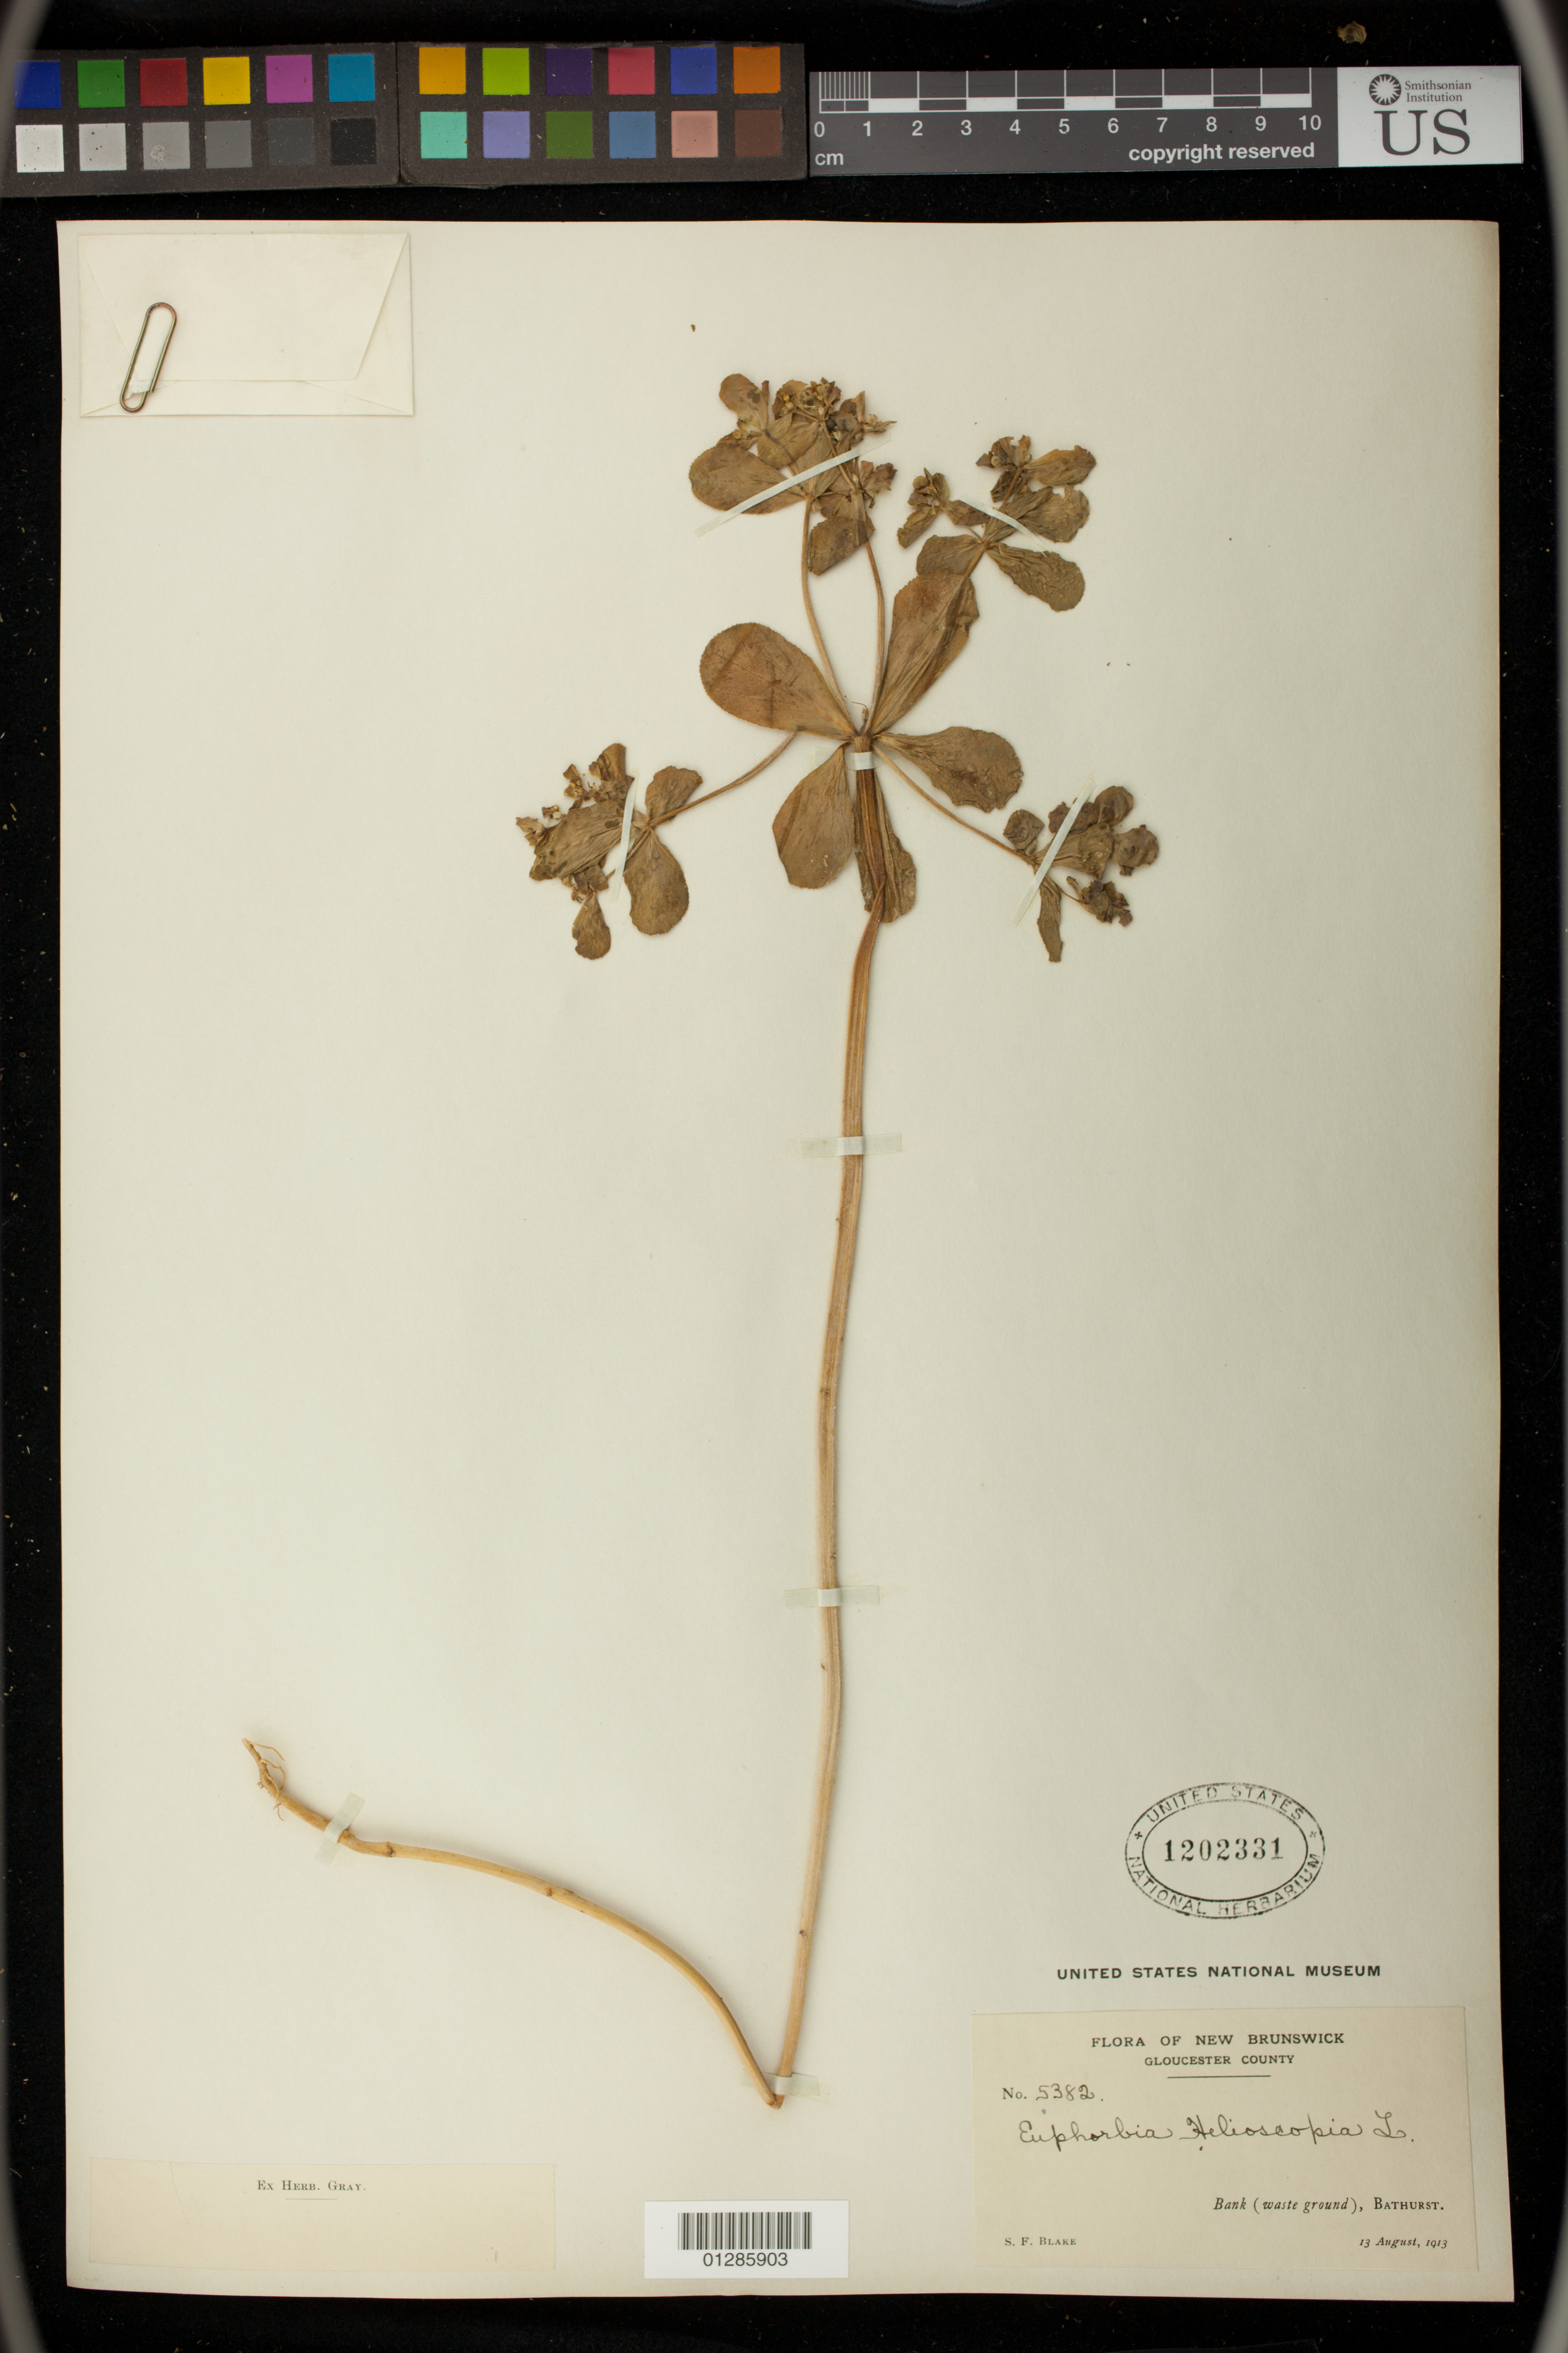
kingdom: Plantae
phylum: Tracheophyta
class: Magnoliopsida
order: Malpighiales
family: Euphorbiaceae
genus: Euphorbia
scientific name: Euphorbia helioscopia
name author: L.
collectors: S. Blake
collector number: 5382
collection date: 1913-08-13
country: Canada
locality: Gloucester County: Bathurst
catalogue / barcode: US 1202331